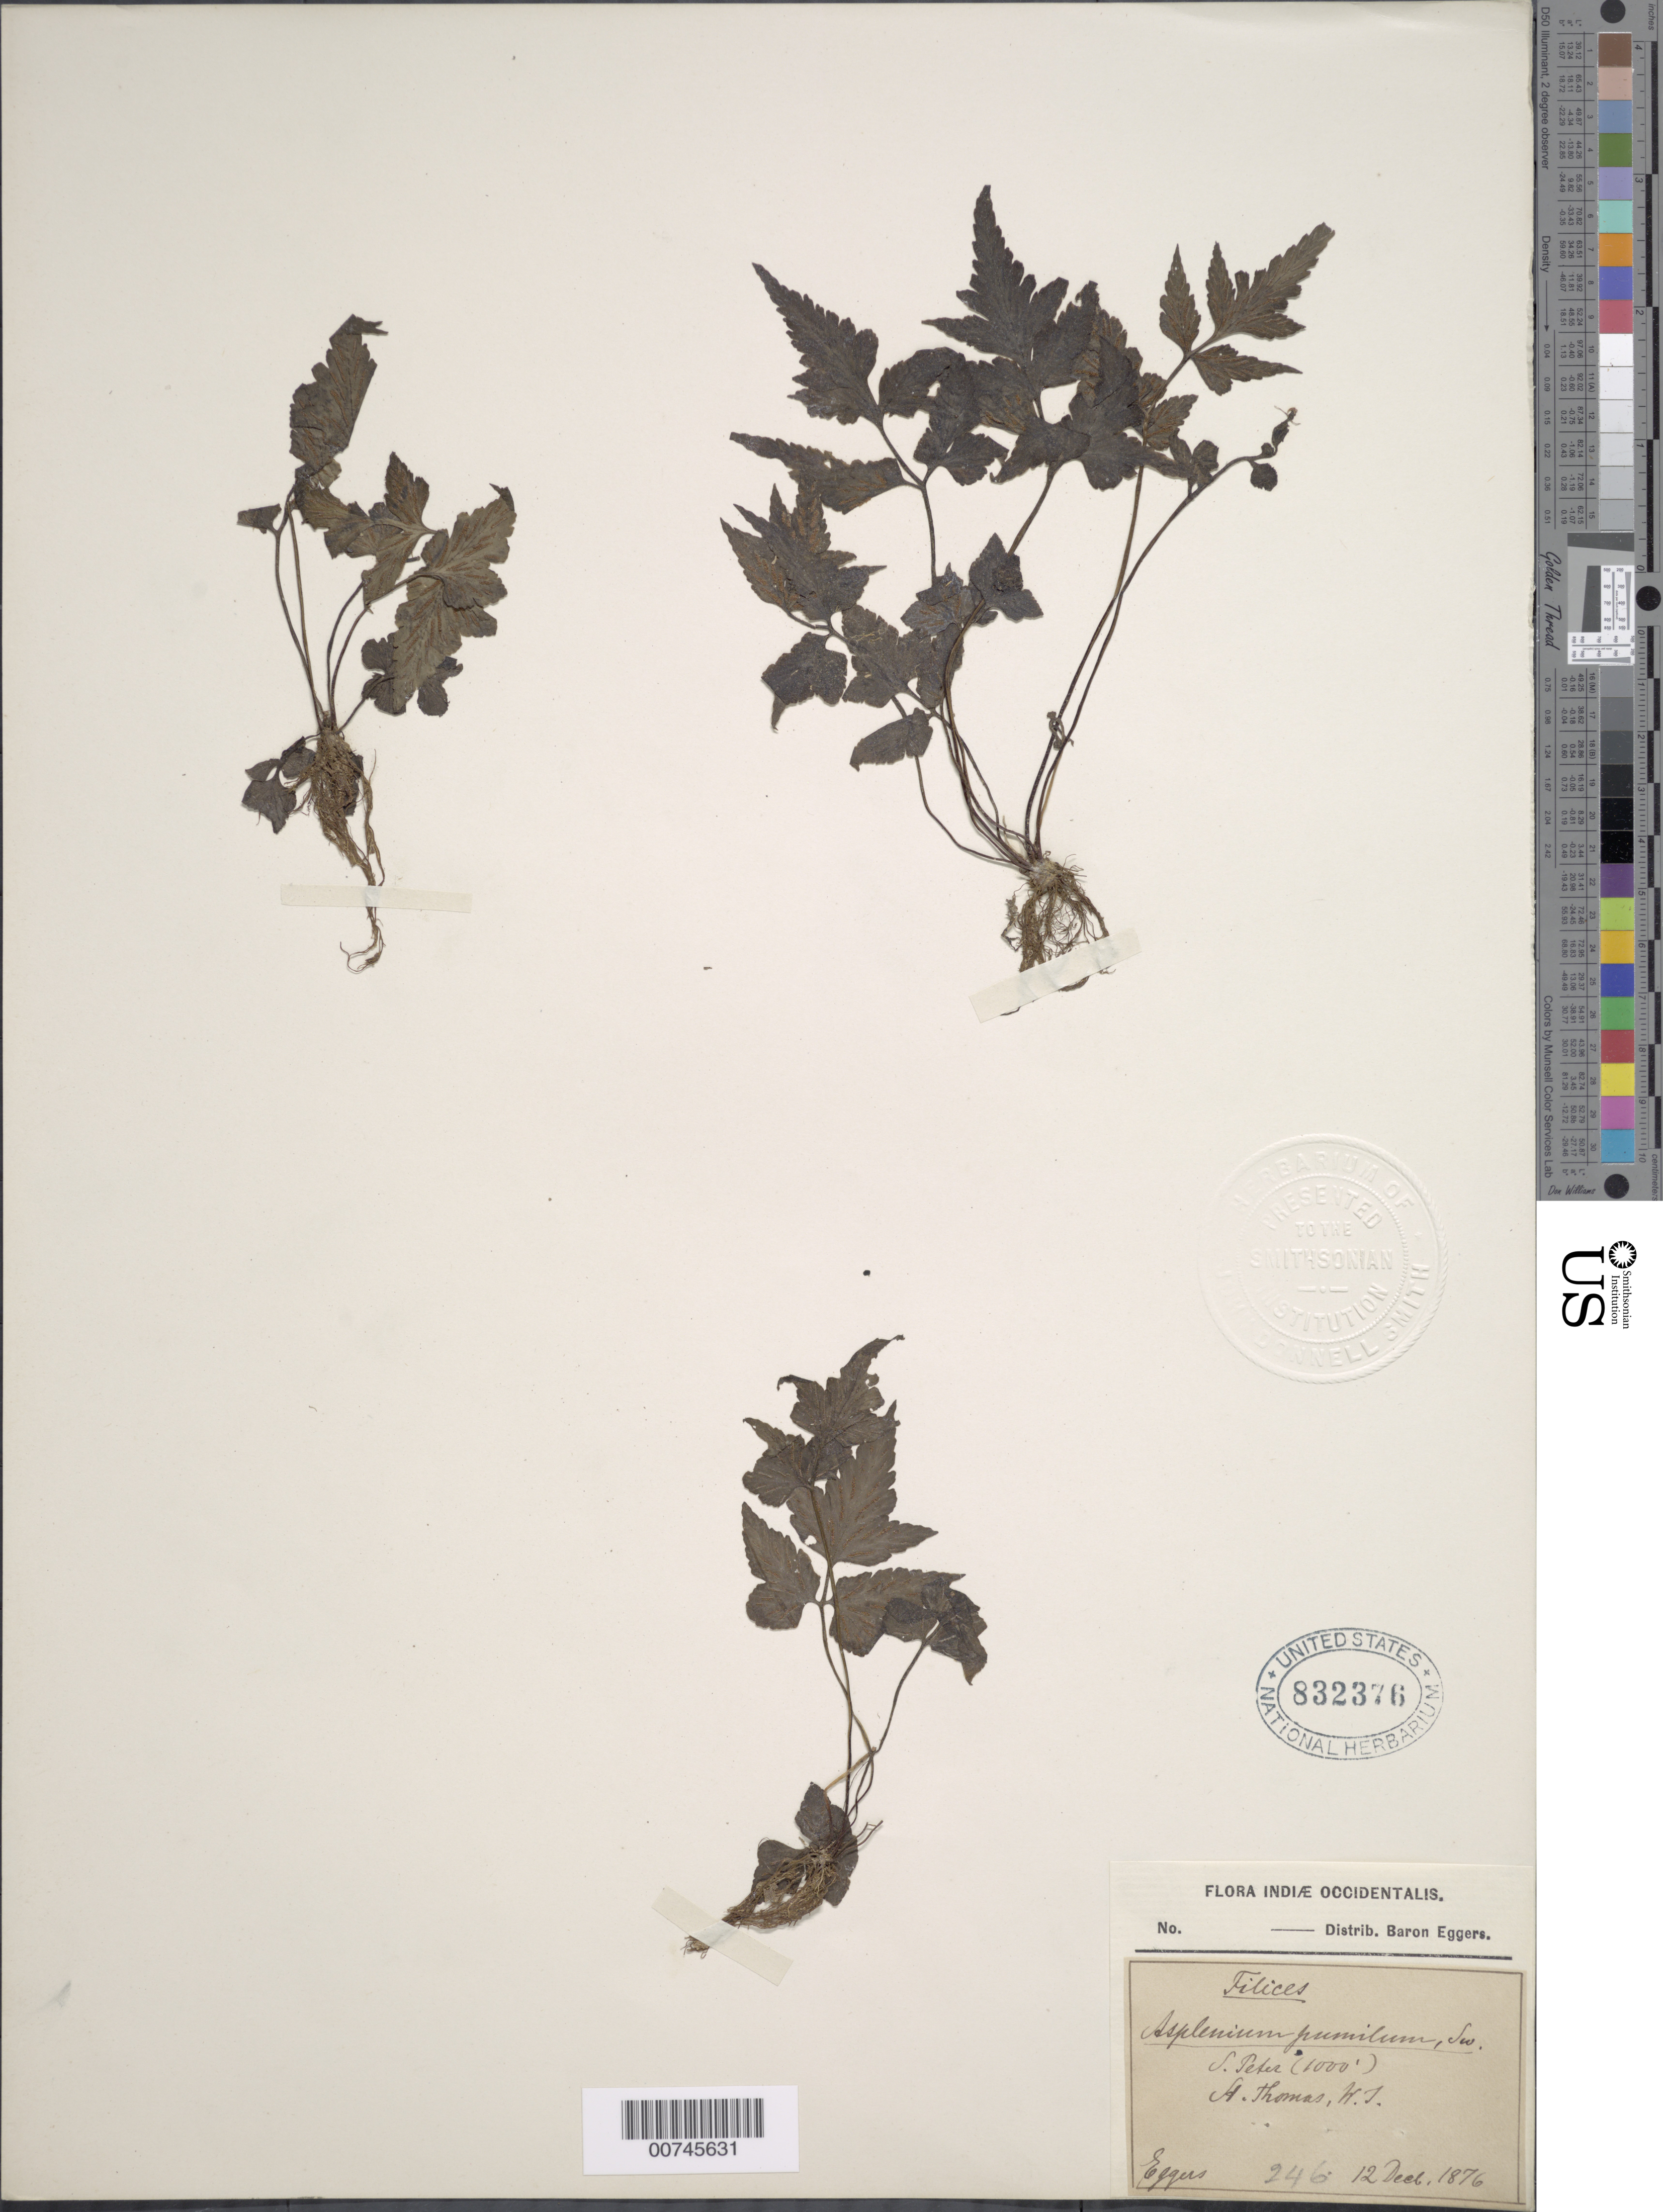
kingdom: Plantae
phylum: Tracheophyta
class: Polypodiopsida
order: Polypodiales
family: Aspleniaceae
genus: Asplenium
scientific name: Asplenium pumilum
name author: Sw.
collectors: H. F. A. von Eggers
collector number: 246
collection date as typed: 12 Dec 1876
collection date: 1876-12-12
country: U.S. Virgin Islands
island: St. Thomas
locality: St. Peter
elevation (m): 305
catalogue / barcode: US 832376